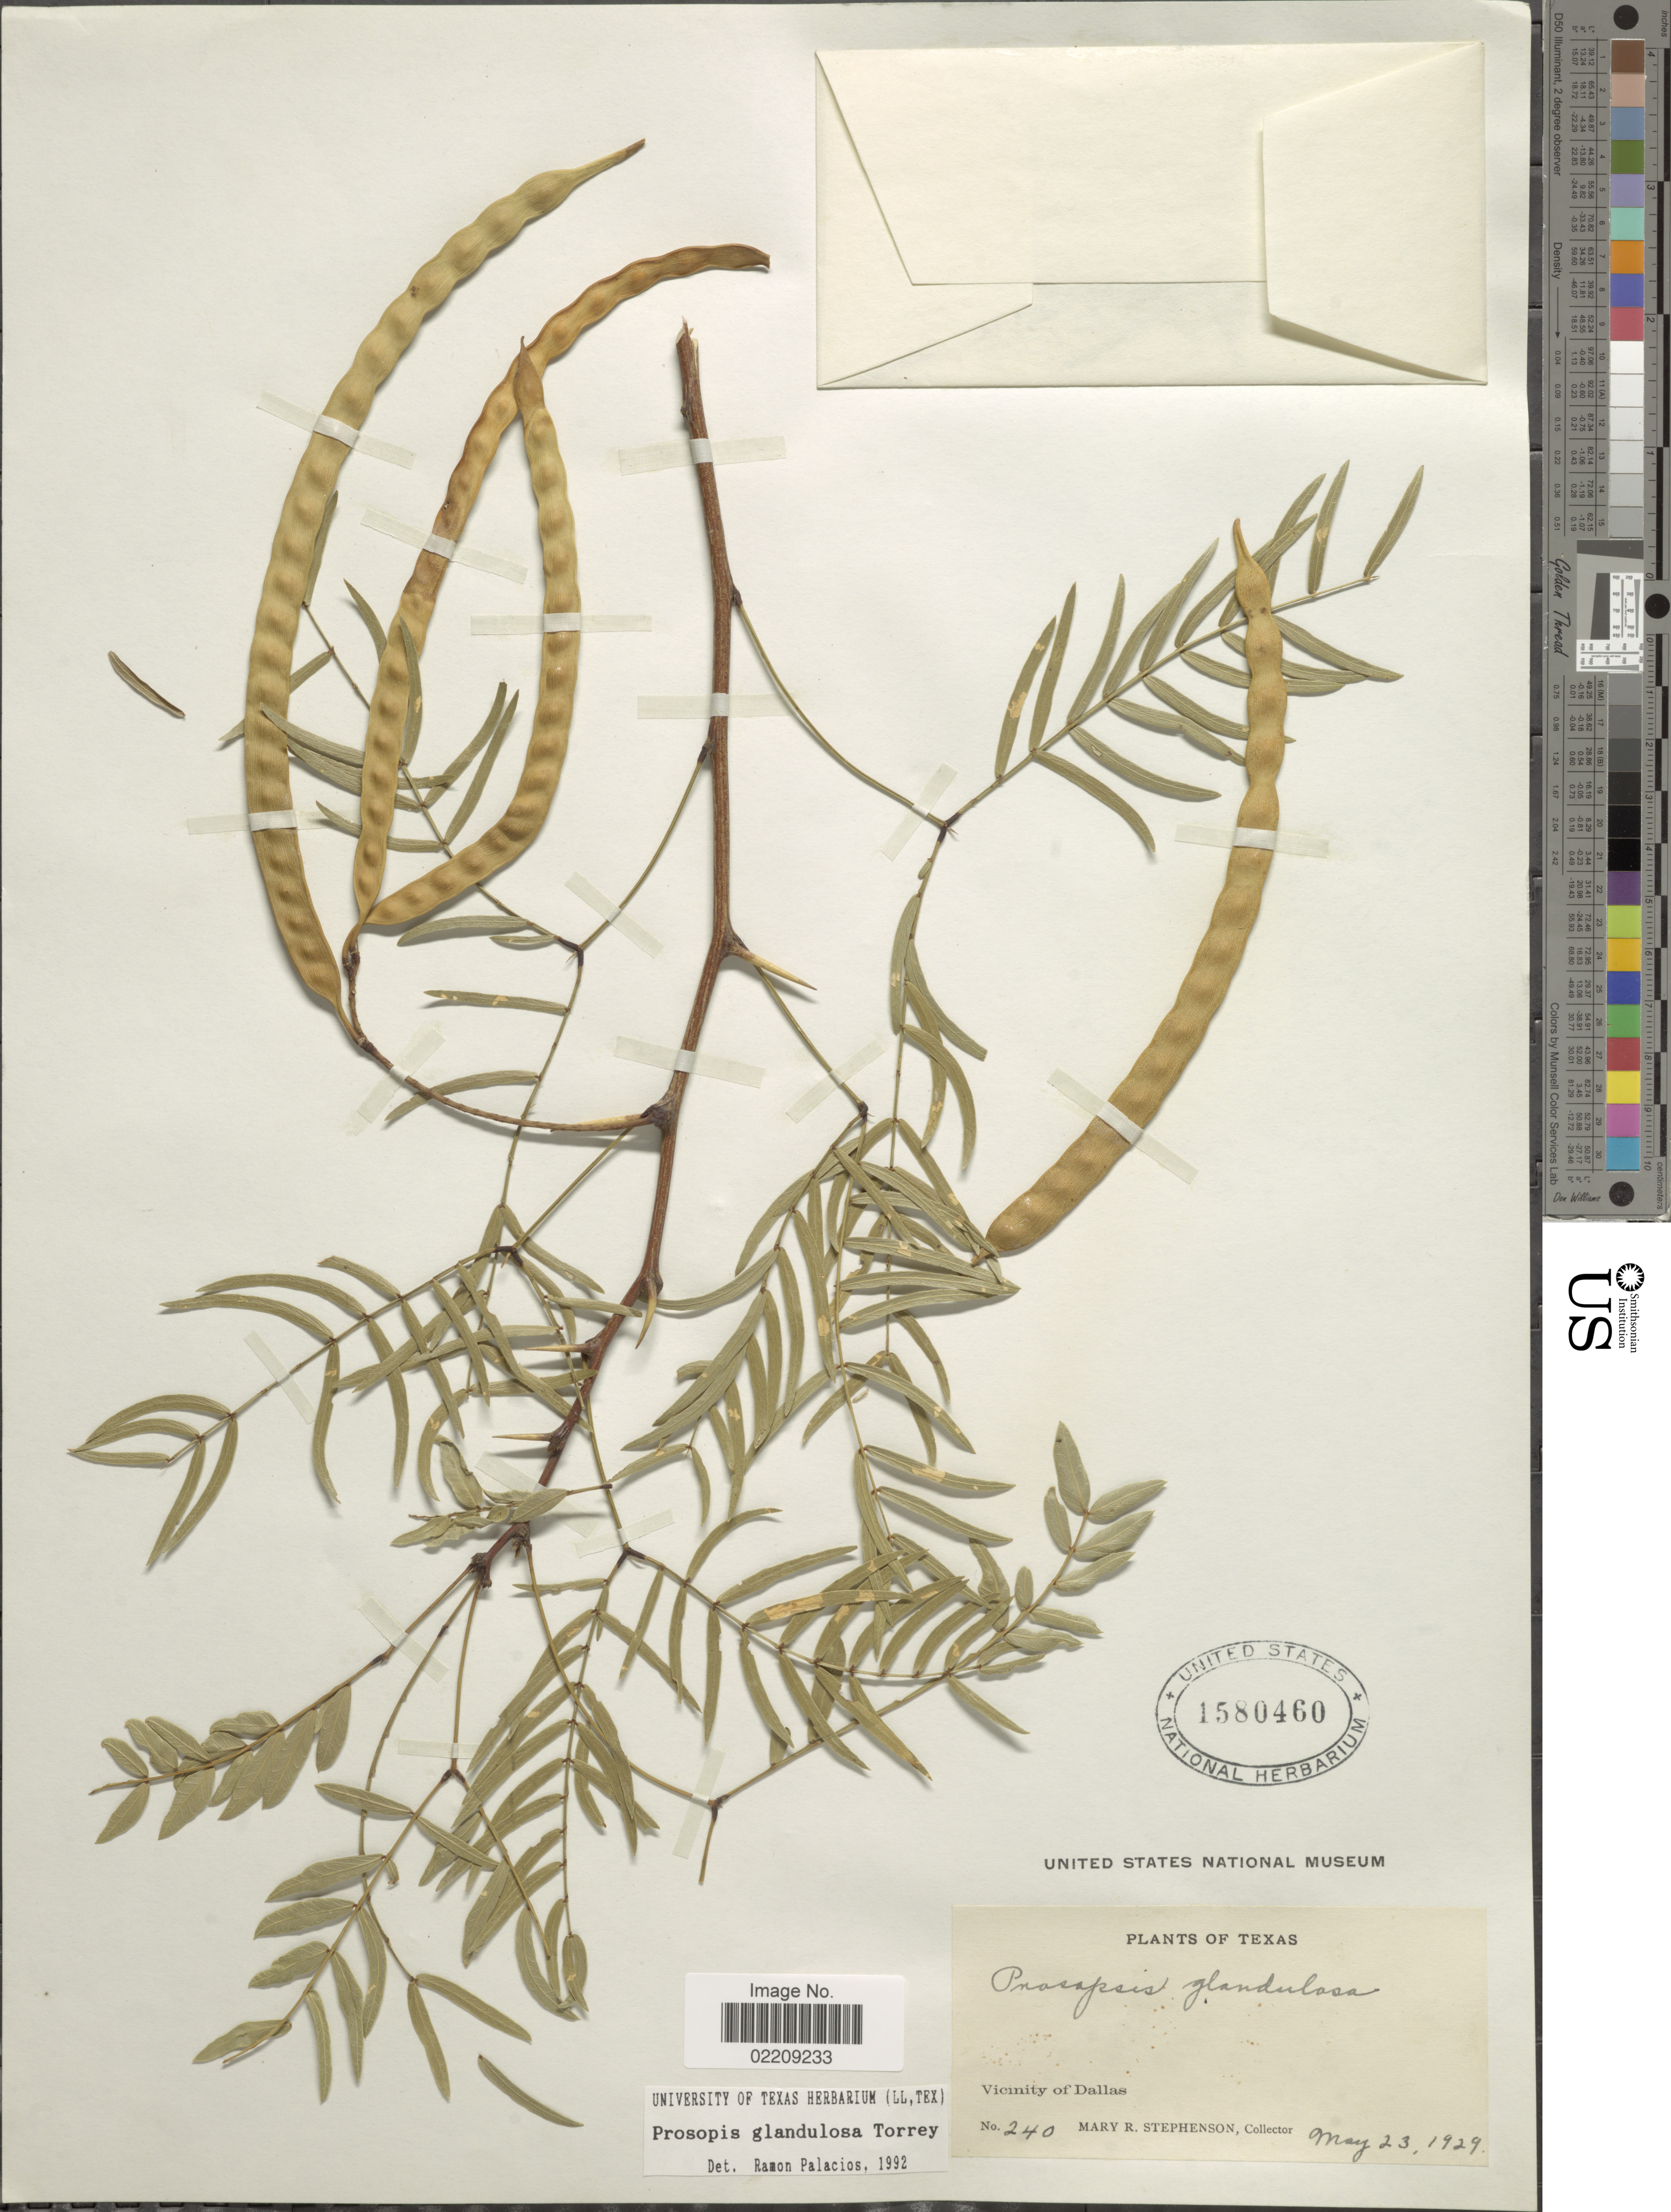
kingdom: Plantae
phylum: Tracheophyta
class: Magnoliopsida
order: Fabales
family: Fabaceae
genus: Neltuma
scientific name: Neltuma glandulosa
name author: (Torr.) Britton & Rose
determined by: Strong, Mark T., (BOT), Smithsonian Institution - National Museum of Natural History (UNITED STATES)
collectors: M. Stephenson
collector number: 240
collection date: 1929-05-23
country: United States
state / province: Texas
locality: Vicinity of Dallas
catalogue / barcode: US 1580460